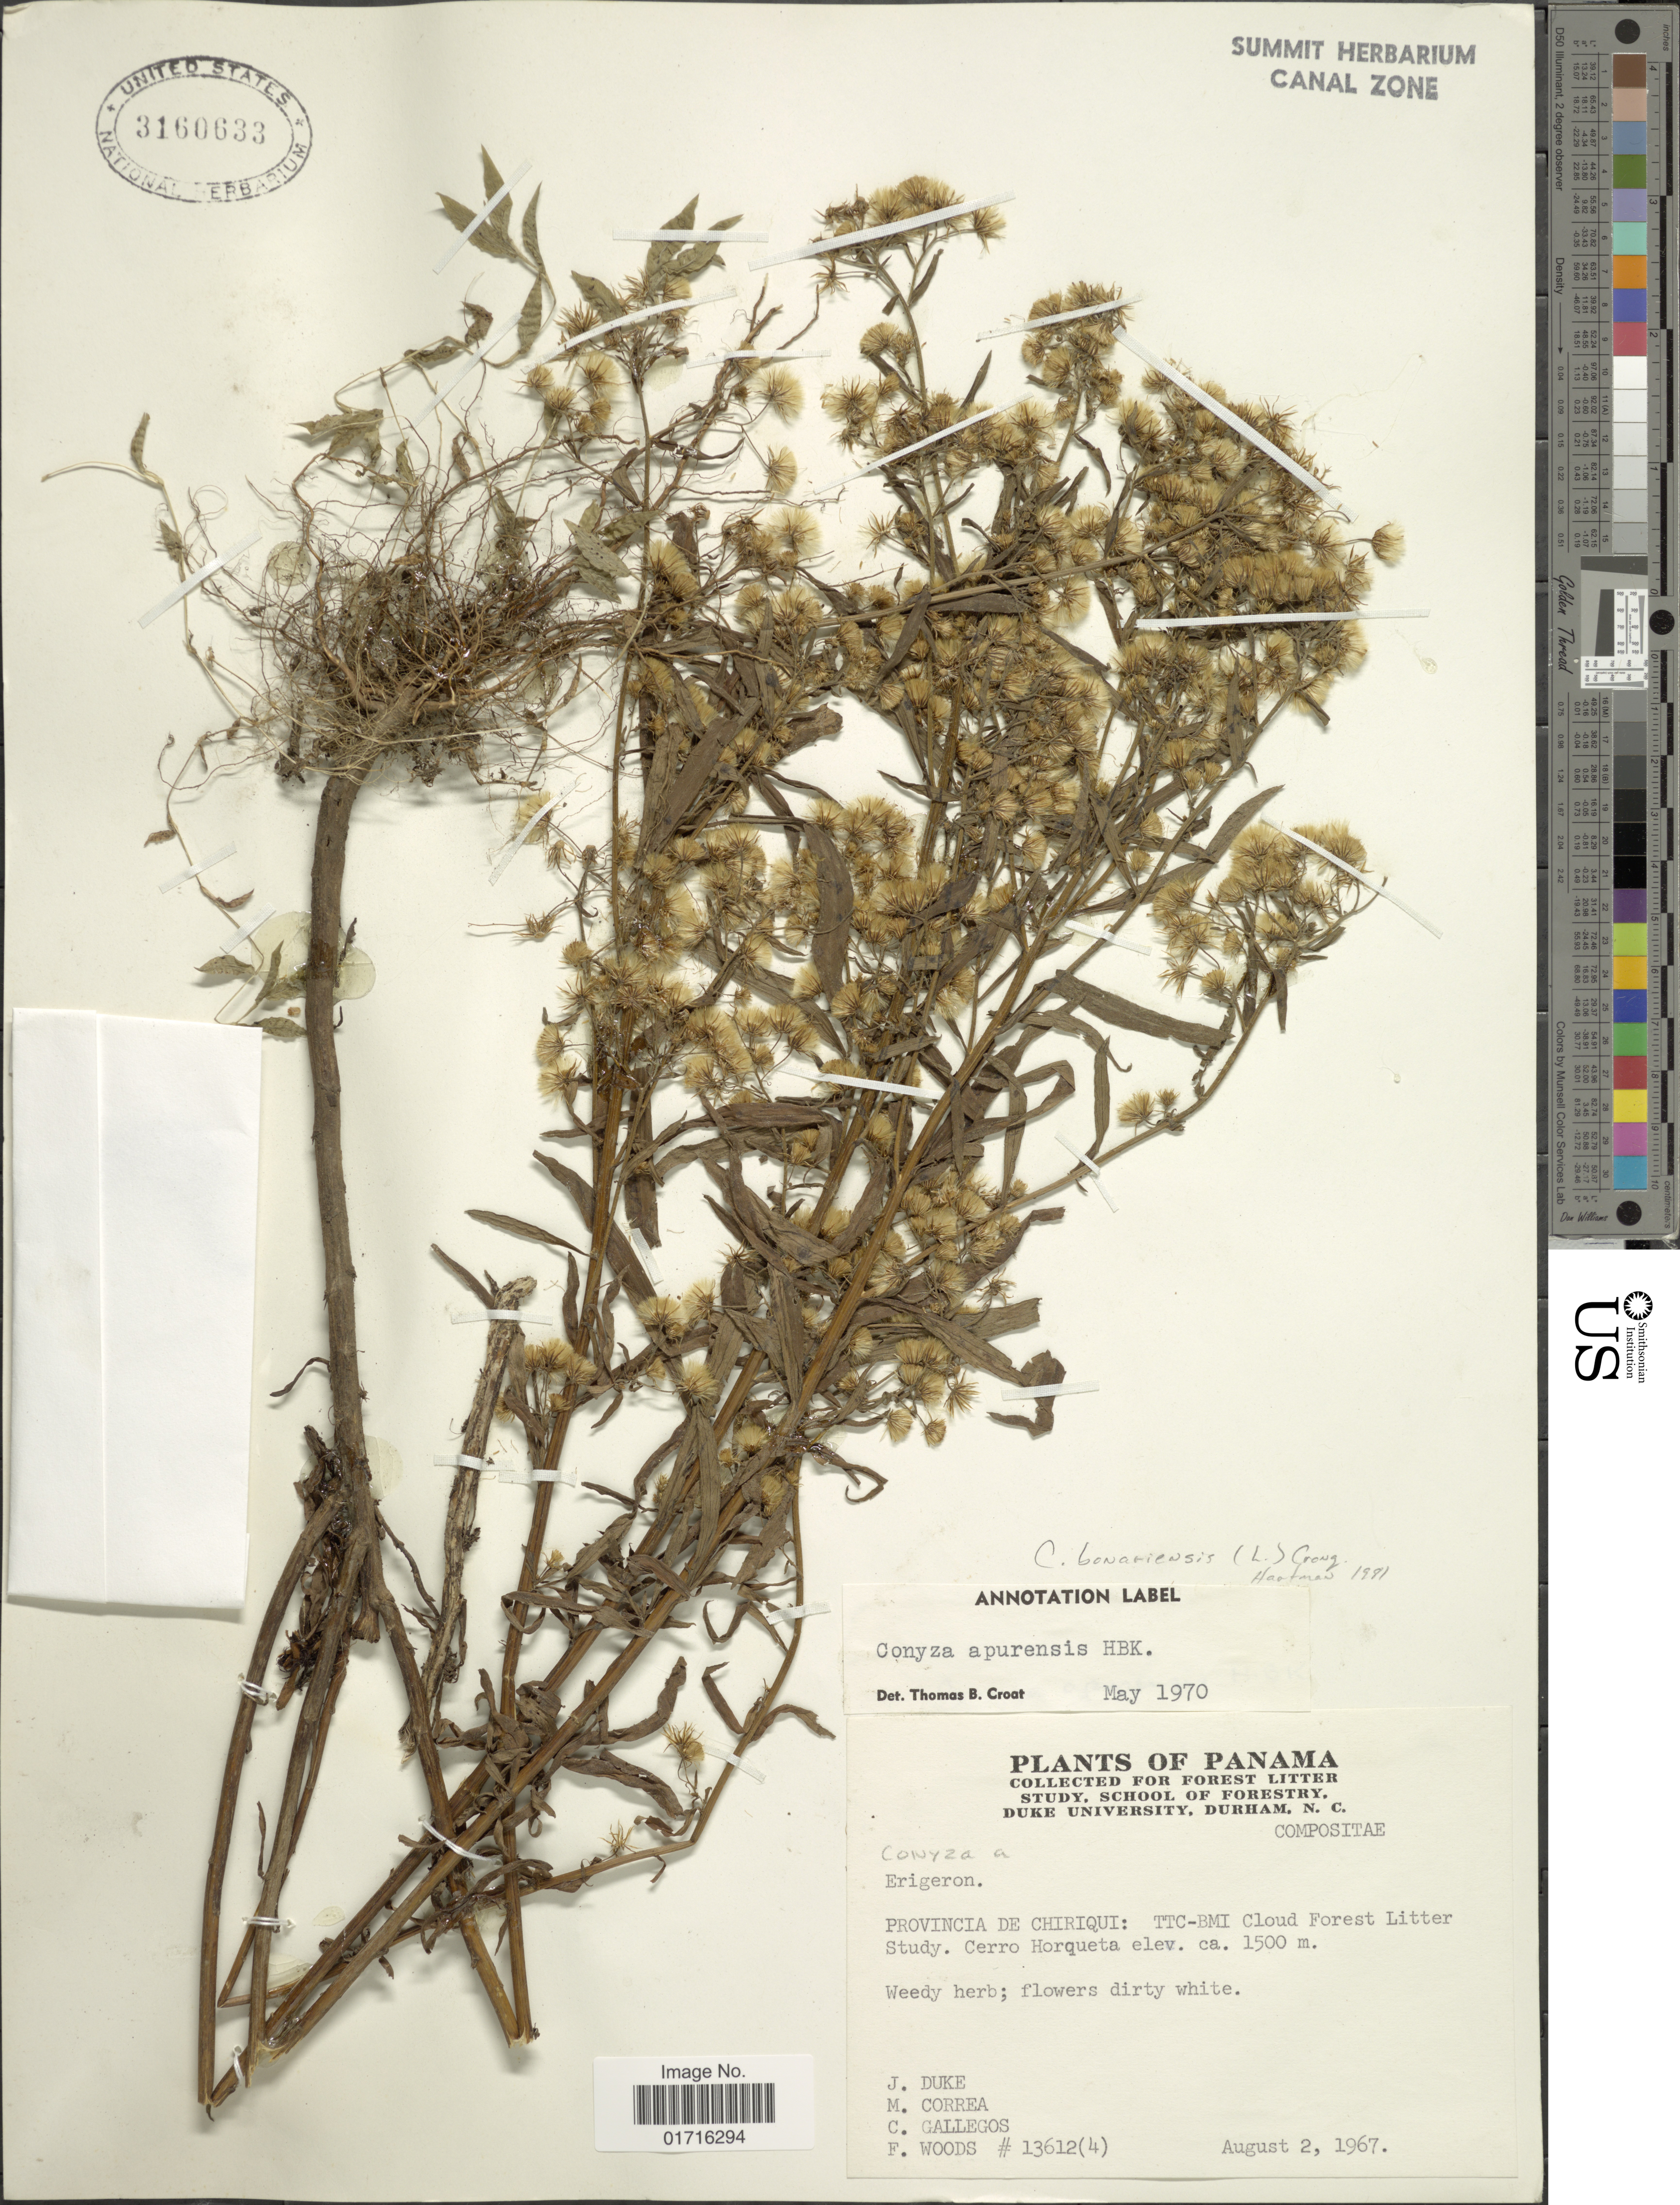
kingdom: Plantae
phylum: Tracheophyta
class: Magnoliopsida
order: Asterales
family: Asteraceae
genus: Conyza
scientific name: Conyza bonariensis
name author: (L.) Cronq.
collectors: J. Duke, M. Correa, C. Gallegos & F. Woods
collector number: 13612 (4)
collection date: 1967-08-02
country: Panama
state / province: Chiriqui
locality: TTC-BMI Cloud Forest Littler Study. Cerro Horqueta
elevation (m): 1500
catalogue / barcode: US 3160633